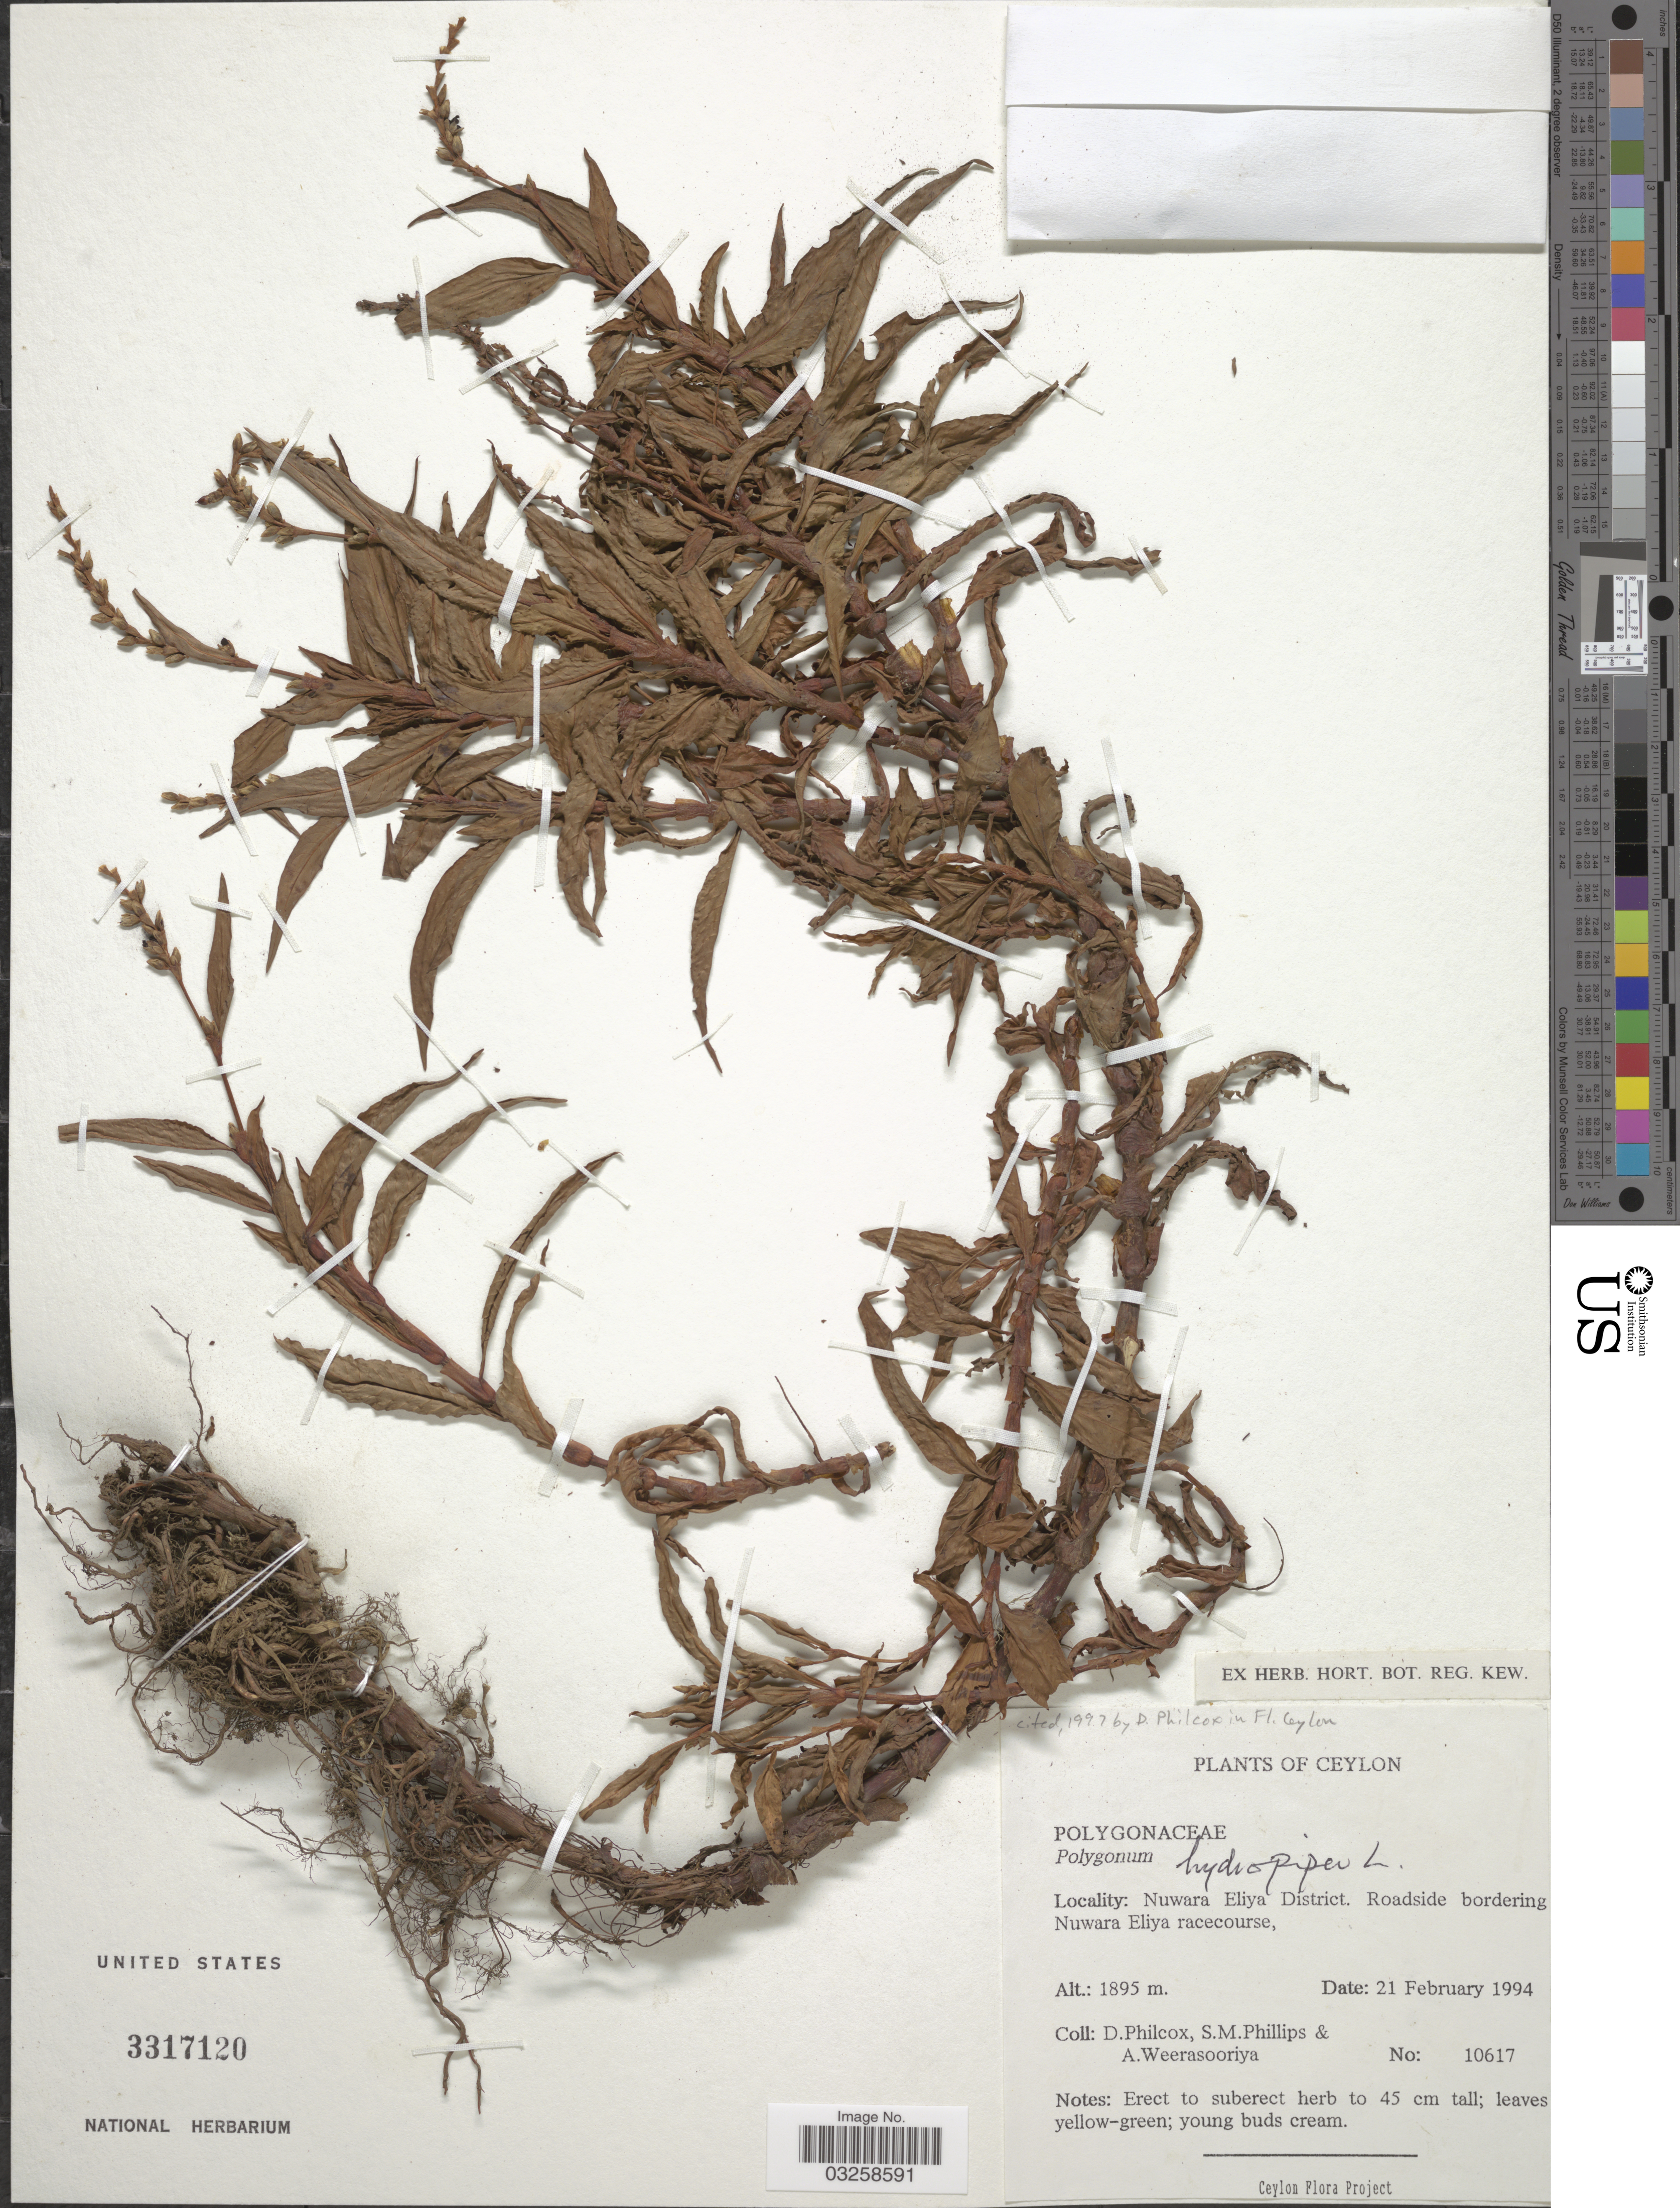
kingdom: Plantae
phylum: Tracheophyta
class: Magnoliopsida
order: Caryophyllales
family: Polygonaceae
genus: Polygonum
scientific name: Polygonum hydropiper var. hydropiper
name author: L.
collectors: D. Philcox, S. M. Phillips & A. Weerasooriya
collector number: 10617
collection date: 1994-02-21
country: Sri Lanka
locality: Ceylon. Nuwara Eliya District. Roadside bordering Nuwara Eliya racecourse.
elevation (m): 1895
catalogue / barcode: US 3317120